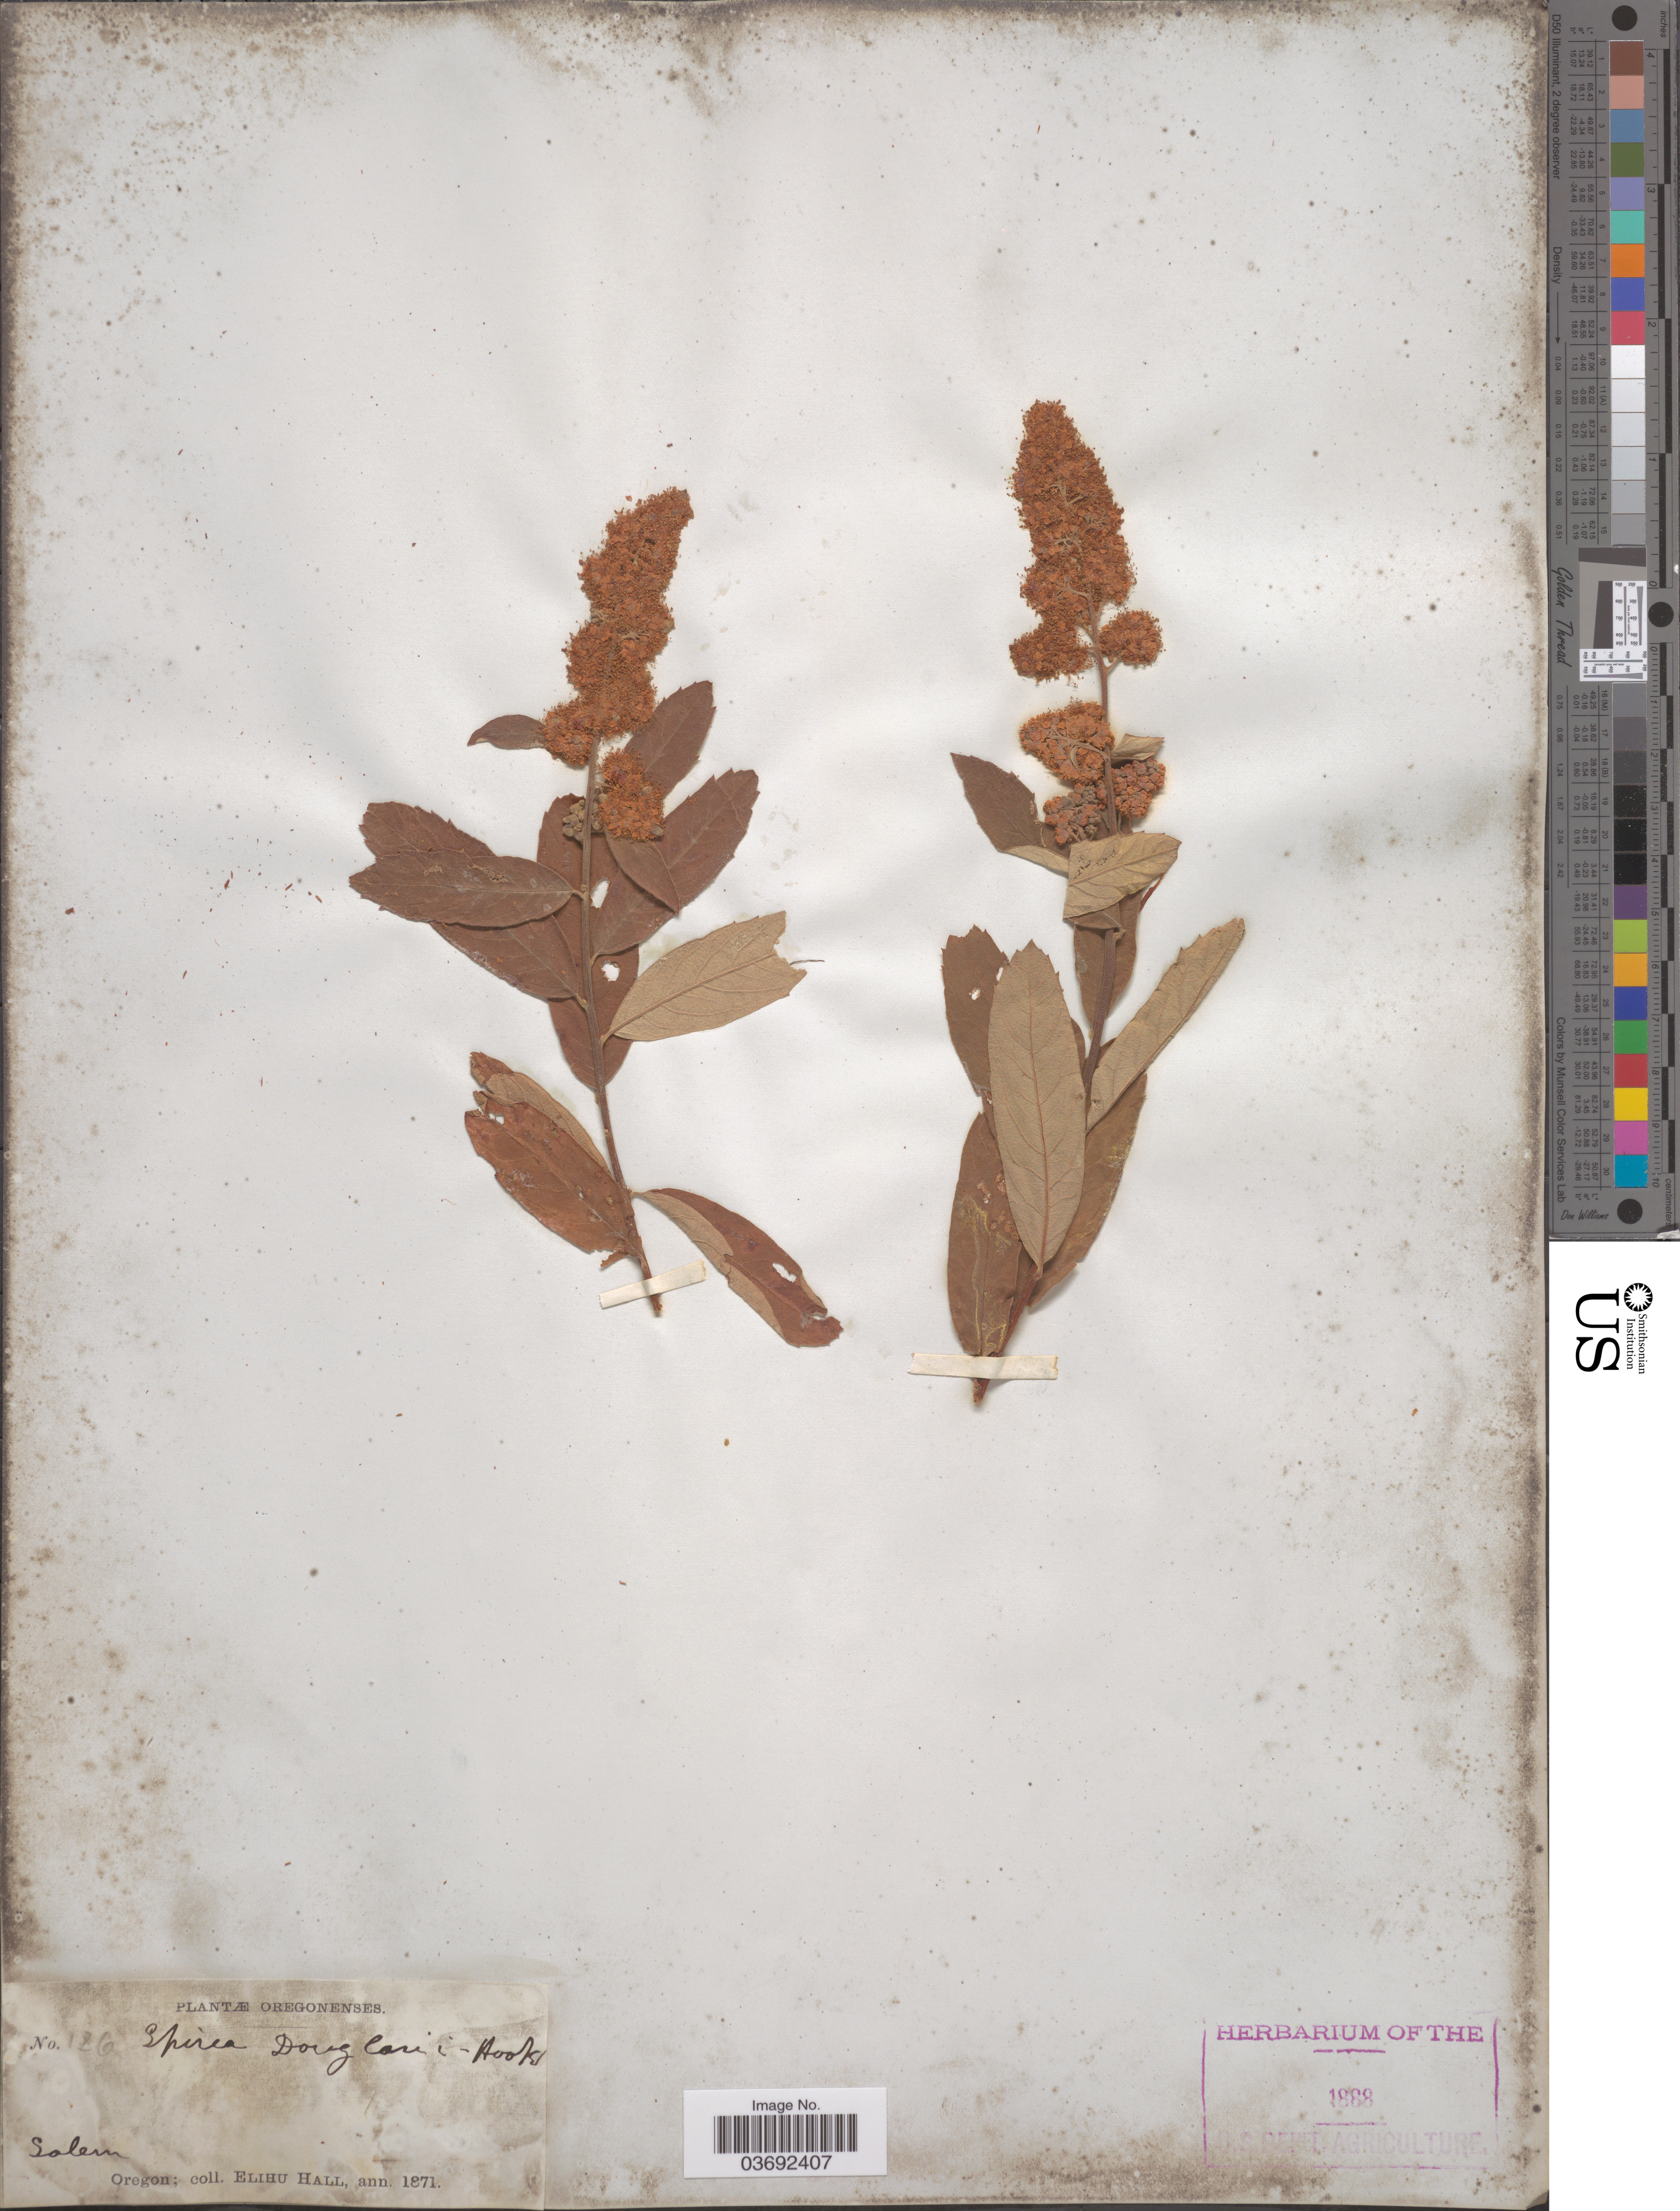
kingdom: Plantae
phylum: Tracheophyta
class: Magnoliopsida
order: Rosales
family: Rosaceae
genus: Spiraea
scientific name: Spiraea douglasii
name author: Hook.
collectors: E. Hall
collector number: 126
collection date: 1871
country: United States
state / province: Oregon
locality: Salem.